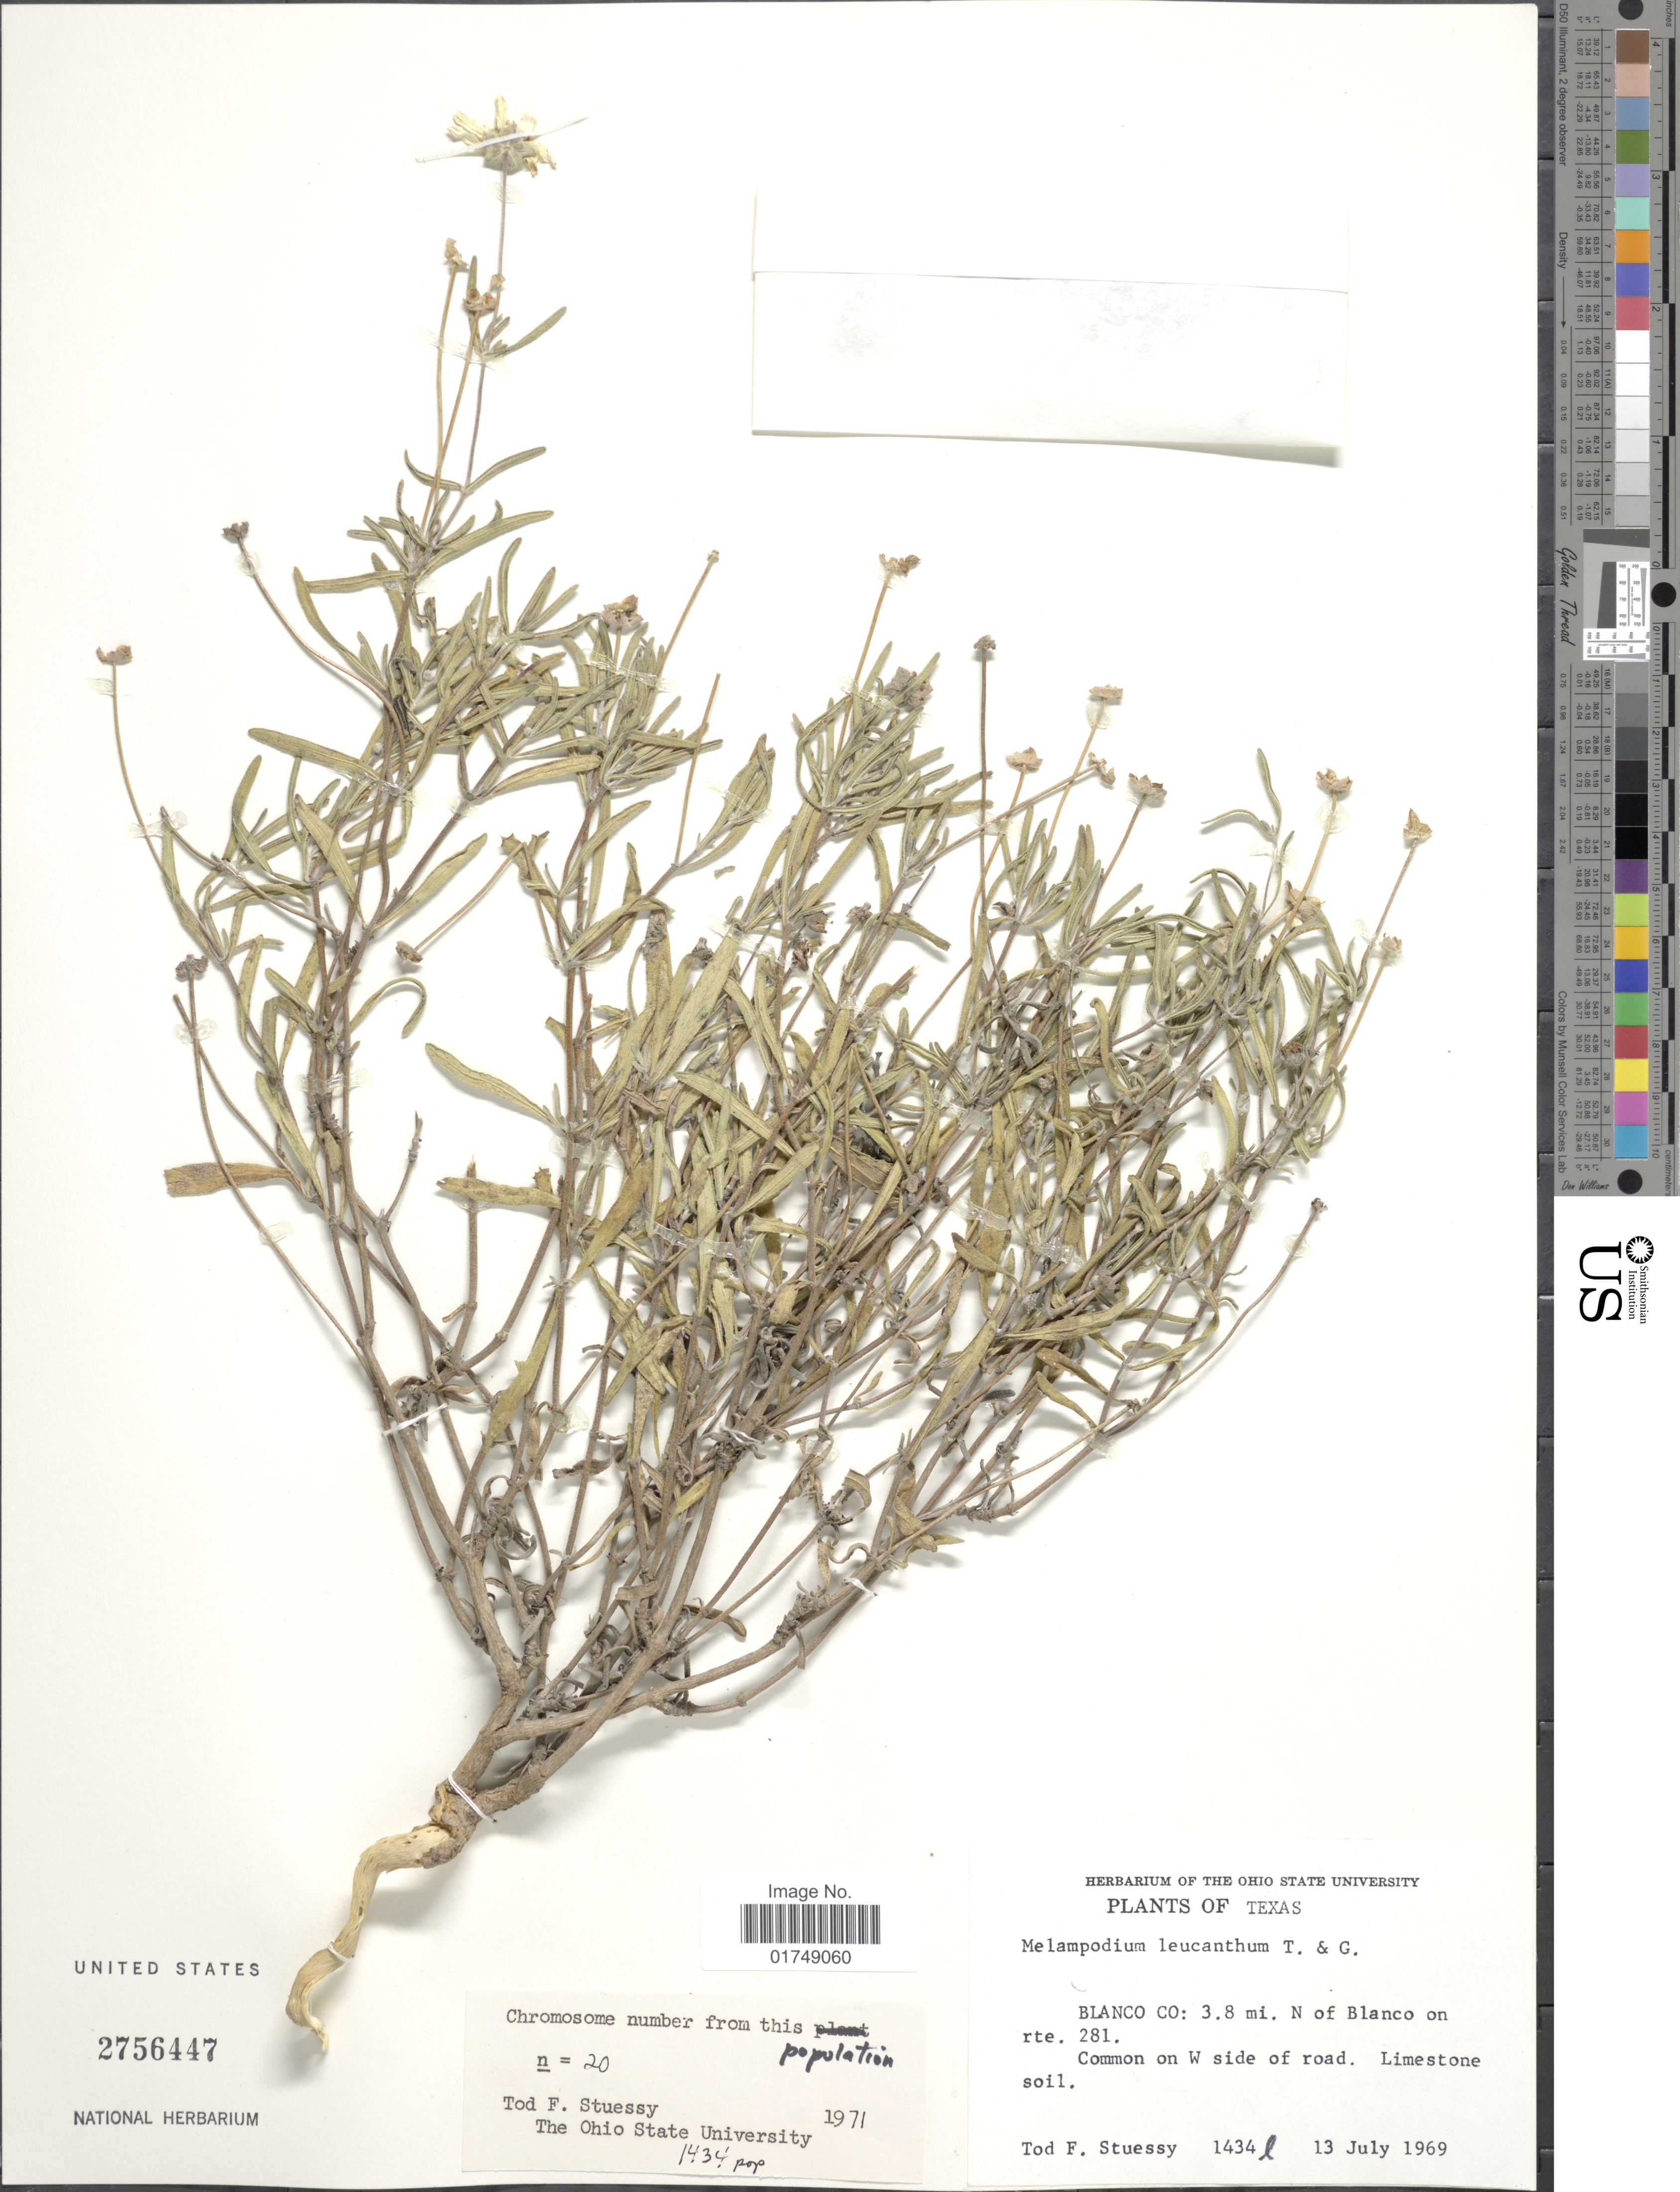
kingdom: Plantae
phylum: Tracheophyta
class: Magnoliopsida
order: Asterales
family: Asteraceae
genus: Melampodium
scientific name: Melampodium leucanthum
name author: Torr. & A. Gray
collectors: T. Stuessy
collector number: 1434l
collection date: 1969-07-13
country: United States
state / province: Texas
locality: Blanco Co: 3.8 mi. of Blanco on rte. 281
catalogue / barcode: US 2756447